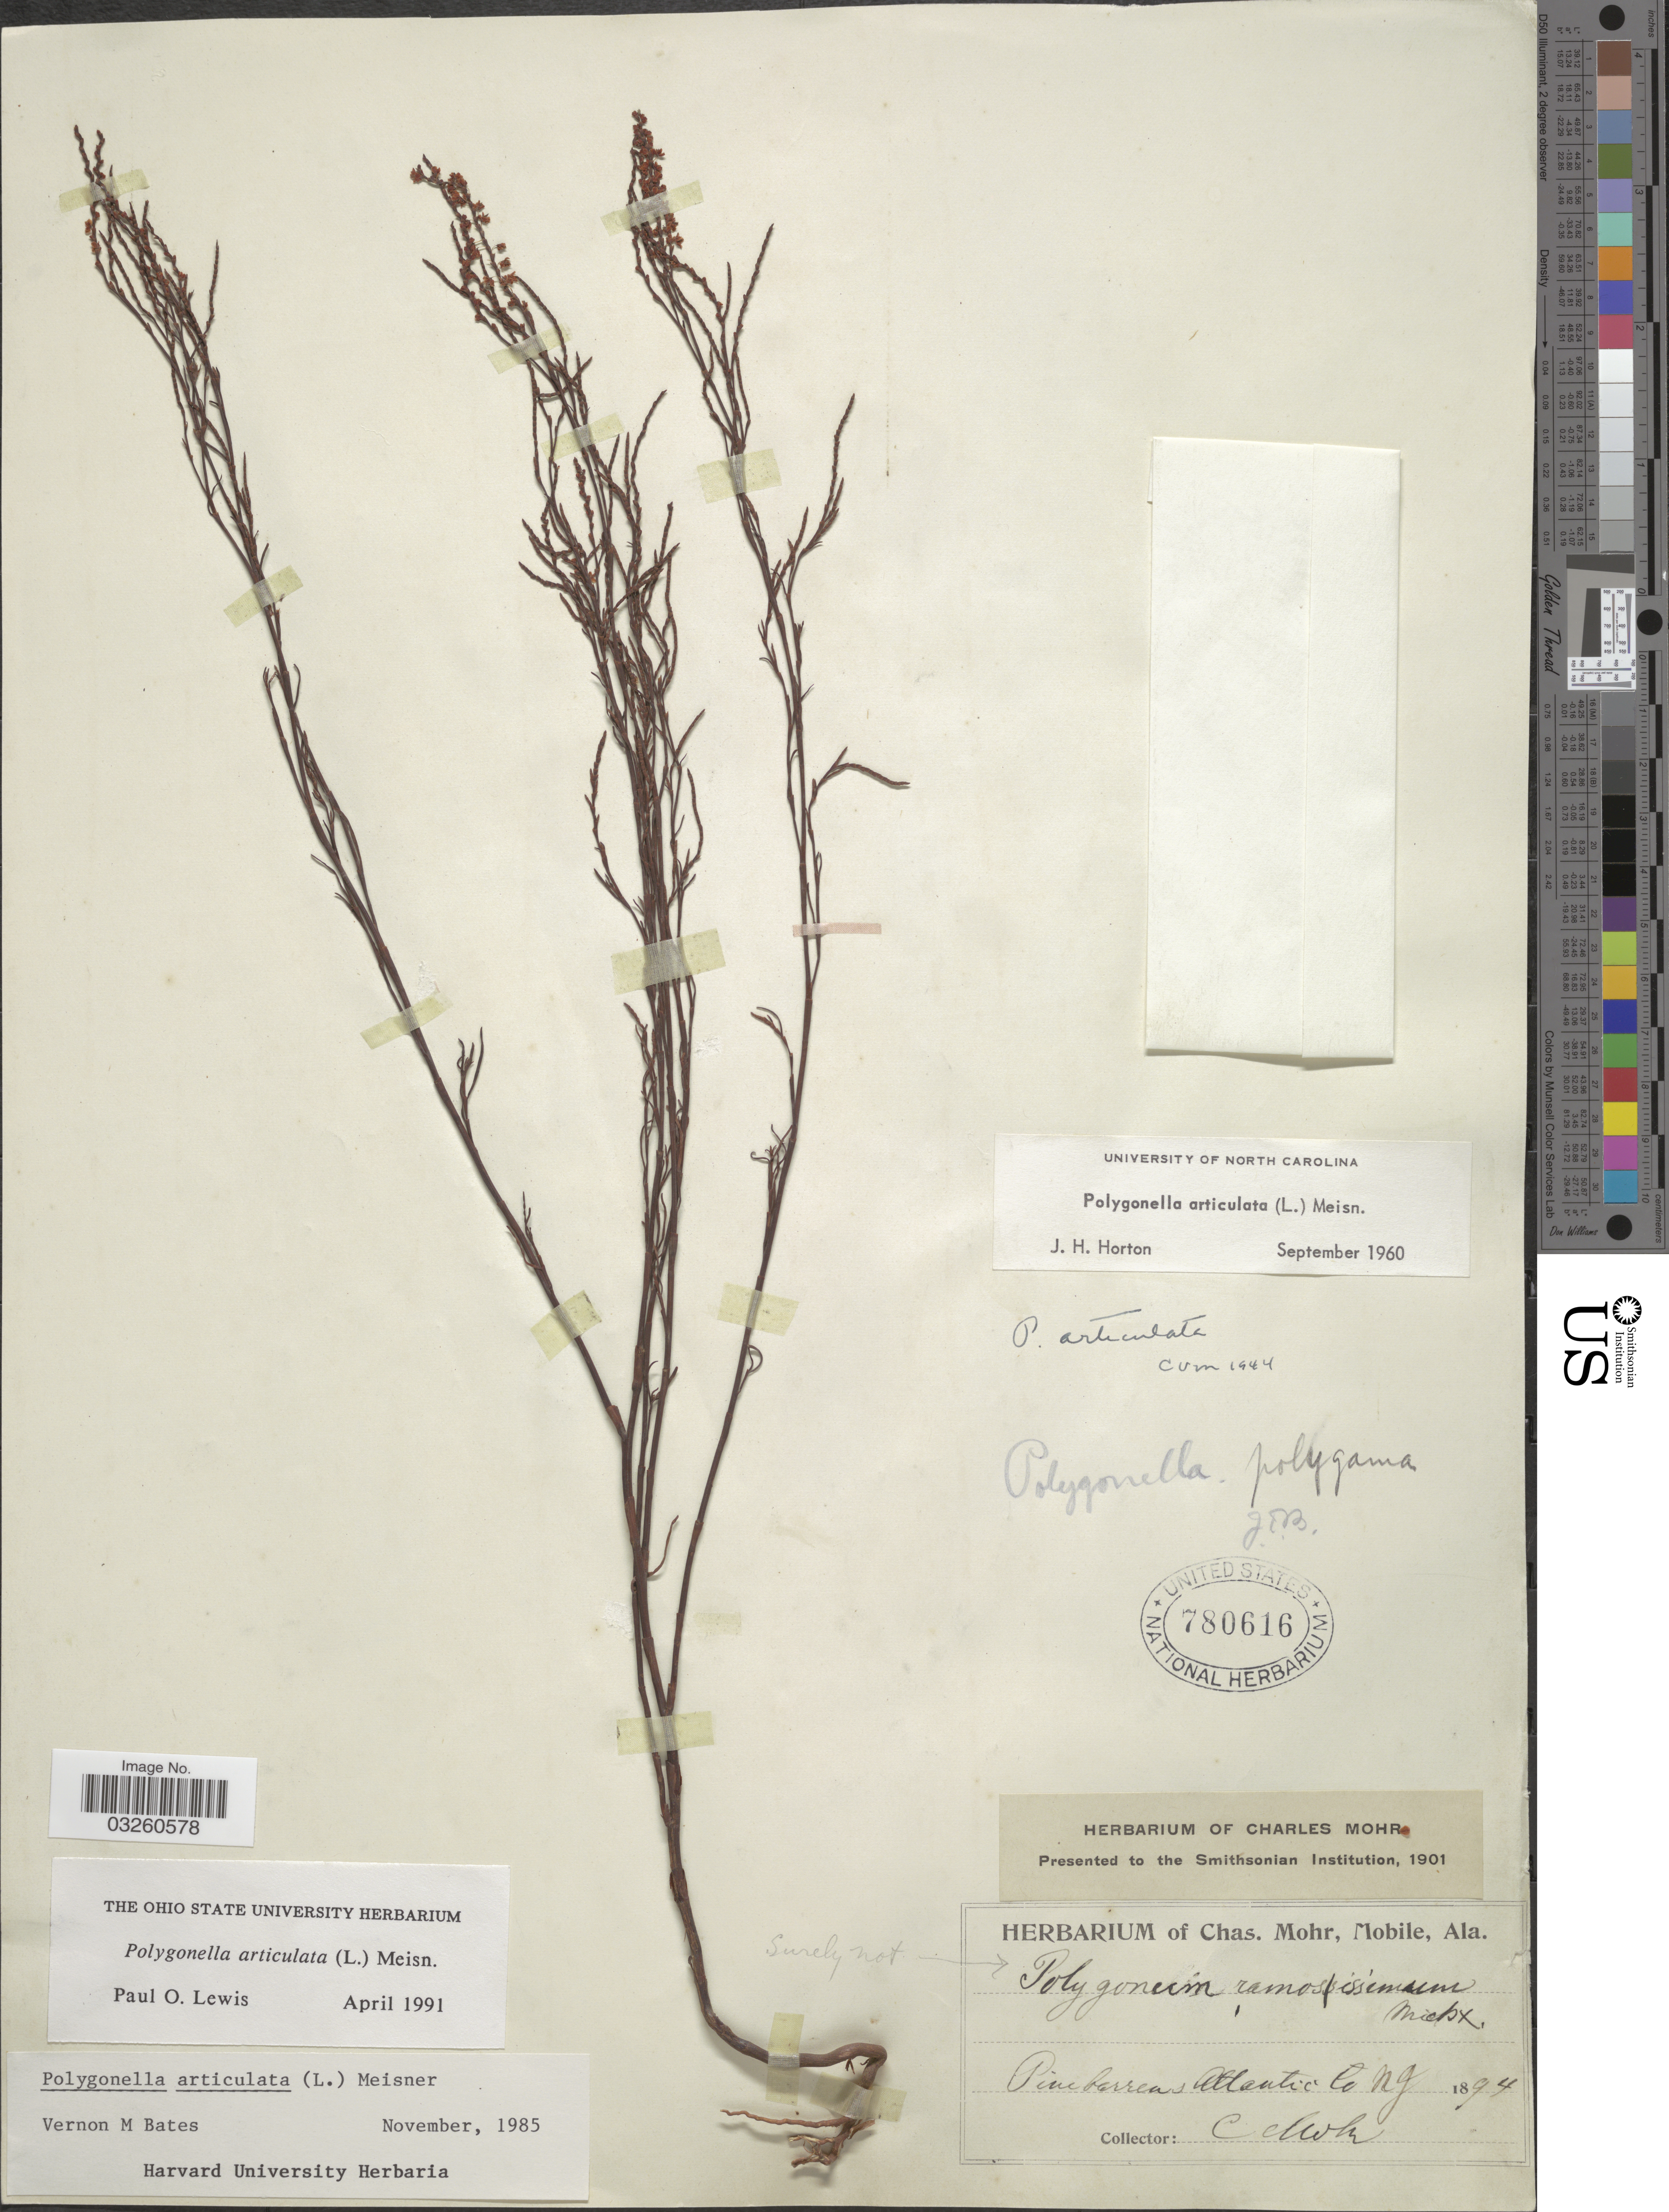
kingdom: Plantae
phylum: Tracheophyta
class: Magnoliopsida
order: Caryophyllales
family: Polygonaceae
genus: Polygonella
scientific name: Polygonella articulata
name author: (L.) Meisn.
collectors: C. T. Mohr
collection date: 1894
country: United States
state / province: New Jersey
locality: Pine barrens Atlantic Co.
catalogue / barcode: US 780616